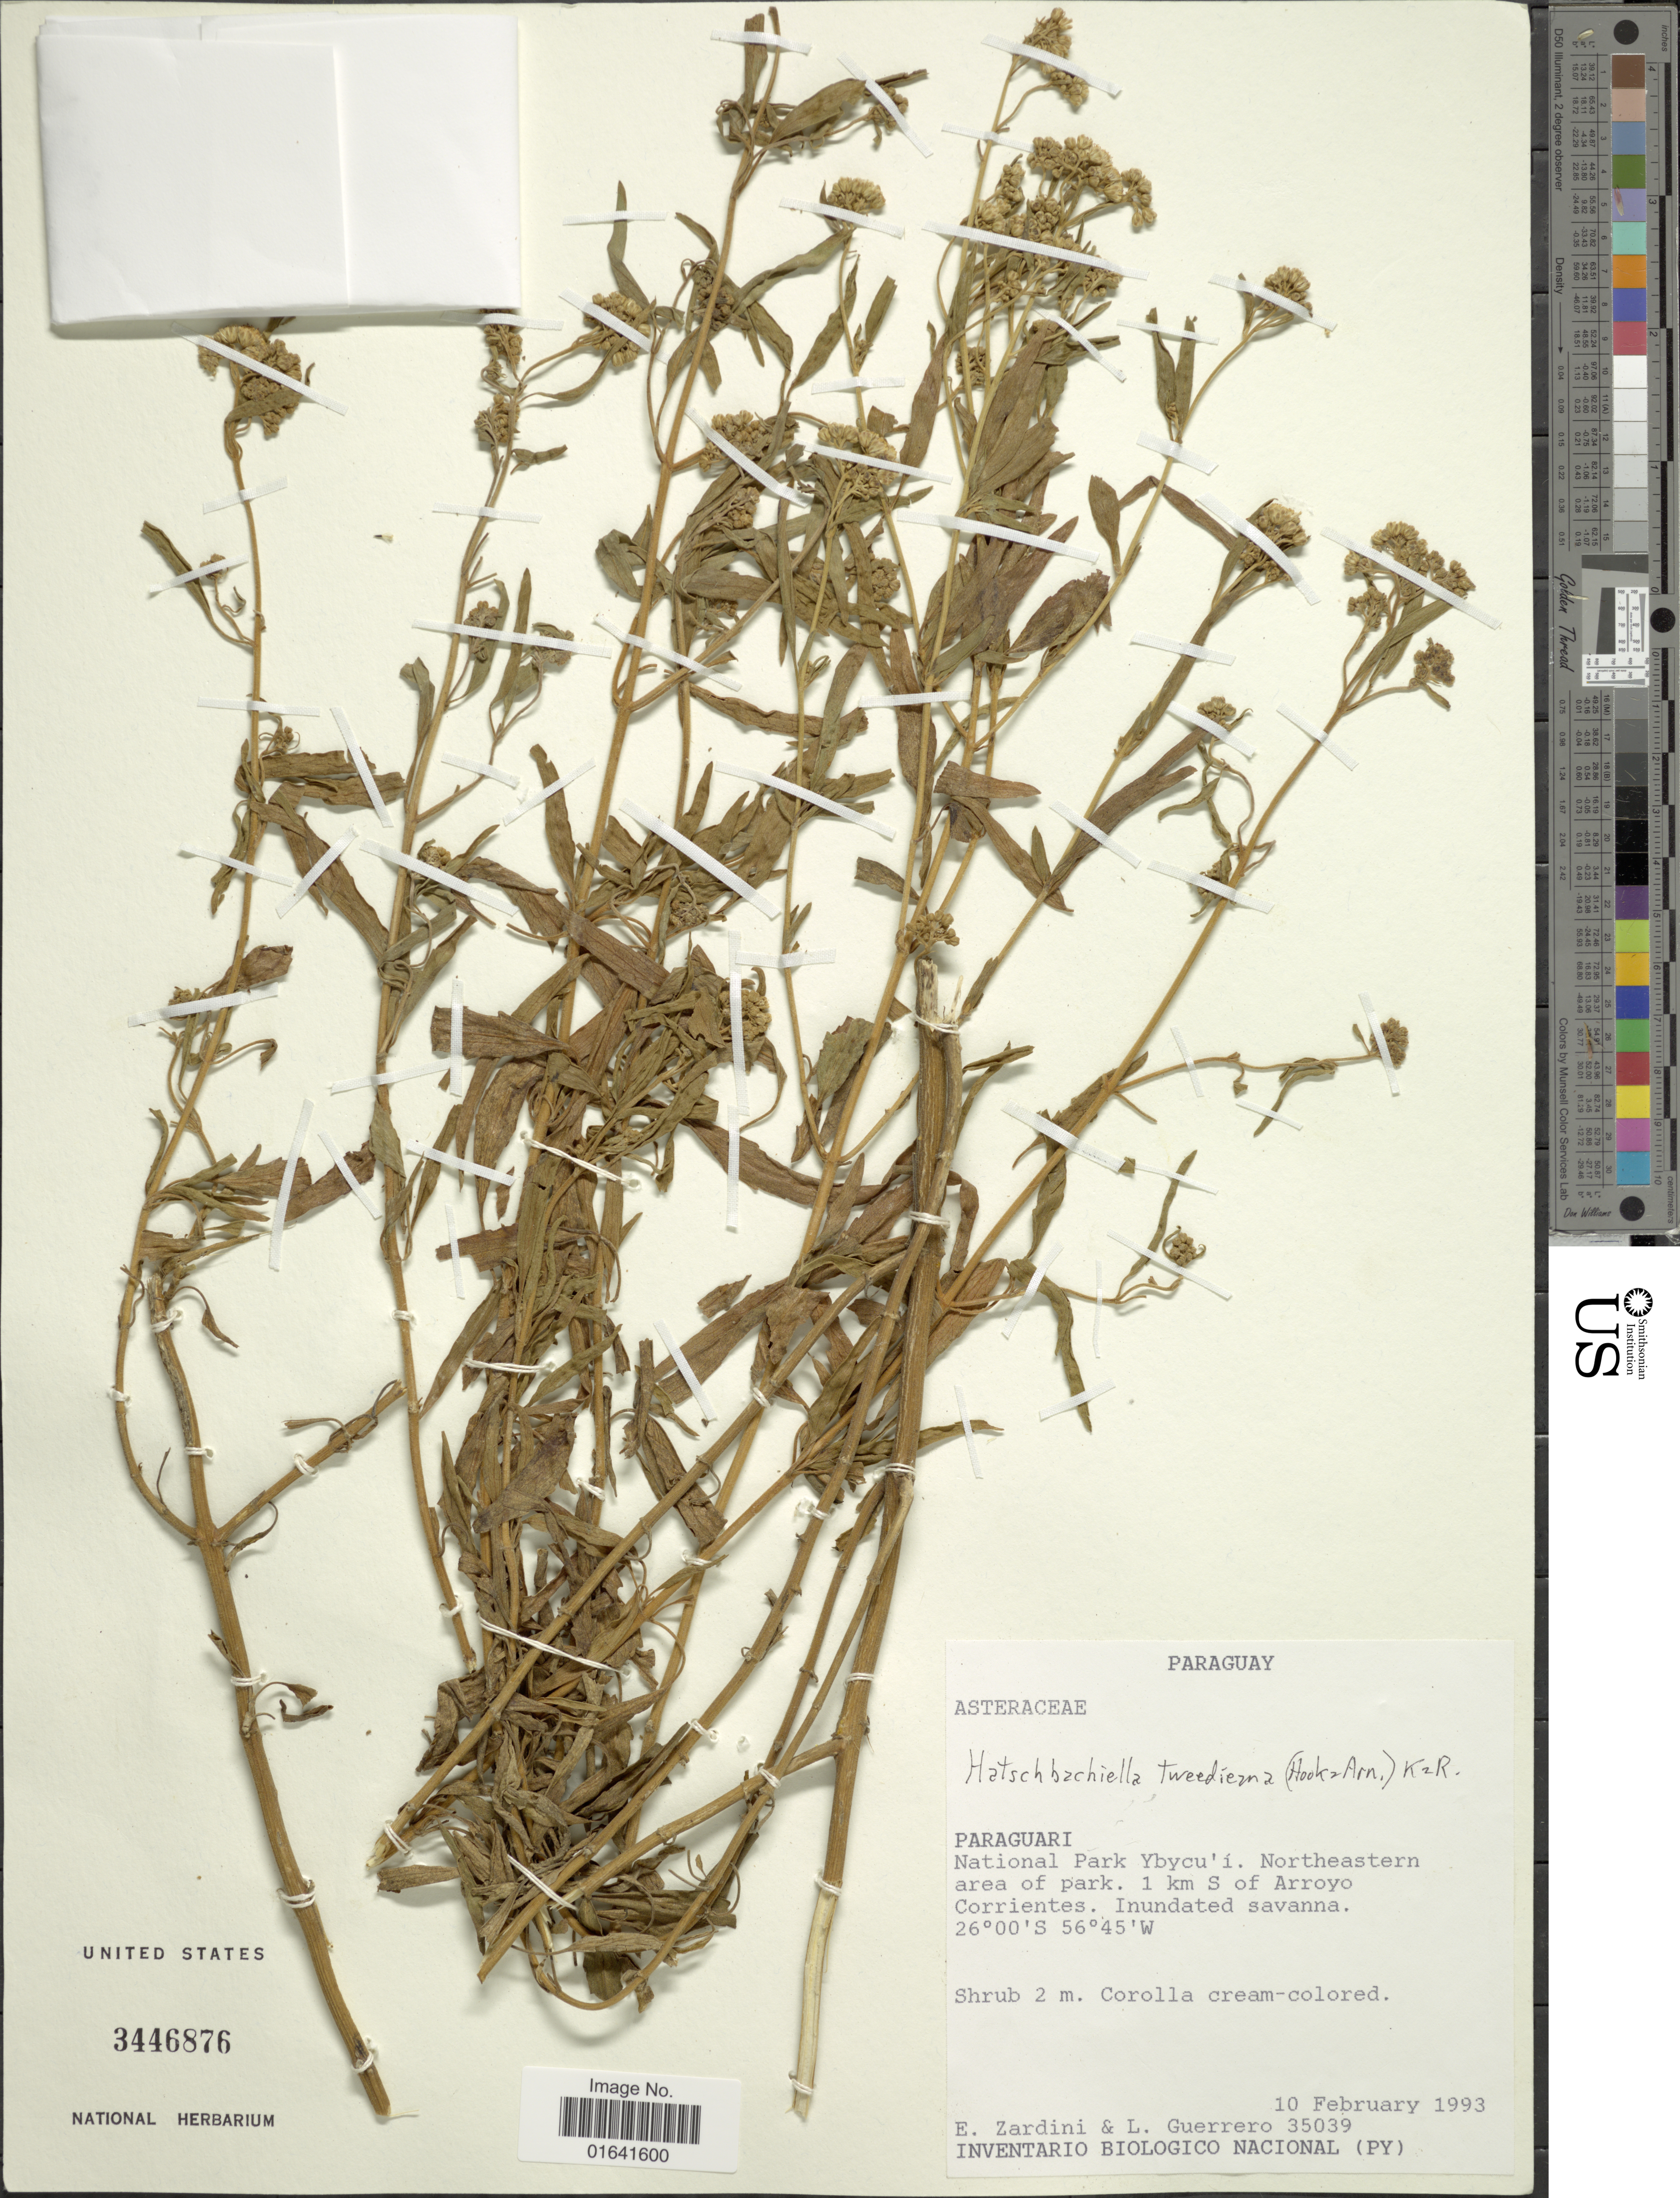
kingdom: Plantae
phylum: Tracheophyta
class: Magnoliopsida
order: Asterales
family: Asteraceae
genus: Hatschbachiella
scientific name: Hatschbachiella tweedieana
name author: (Hook. & Arn.) R.M. King & H. Rob.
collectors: E. M. Zardini & L. Guerrero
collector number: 35039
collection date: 1993-02-10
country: Paraguay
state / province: Paraguari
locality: National Park Ybycu' i. Northeastern area of park. 1 km S of Arroyo Corrientes. Inundated savanna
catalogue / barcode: US 3446876